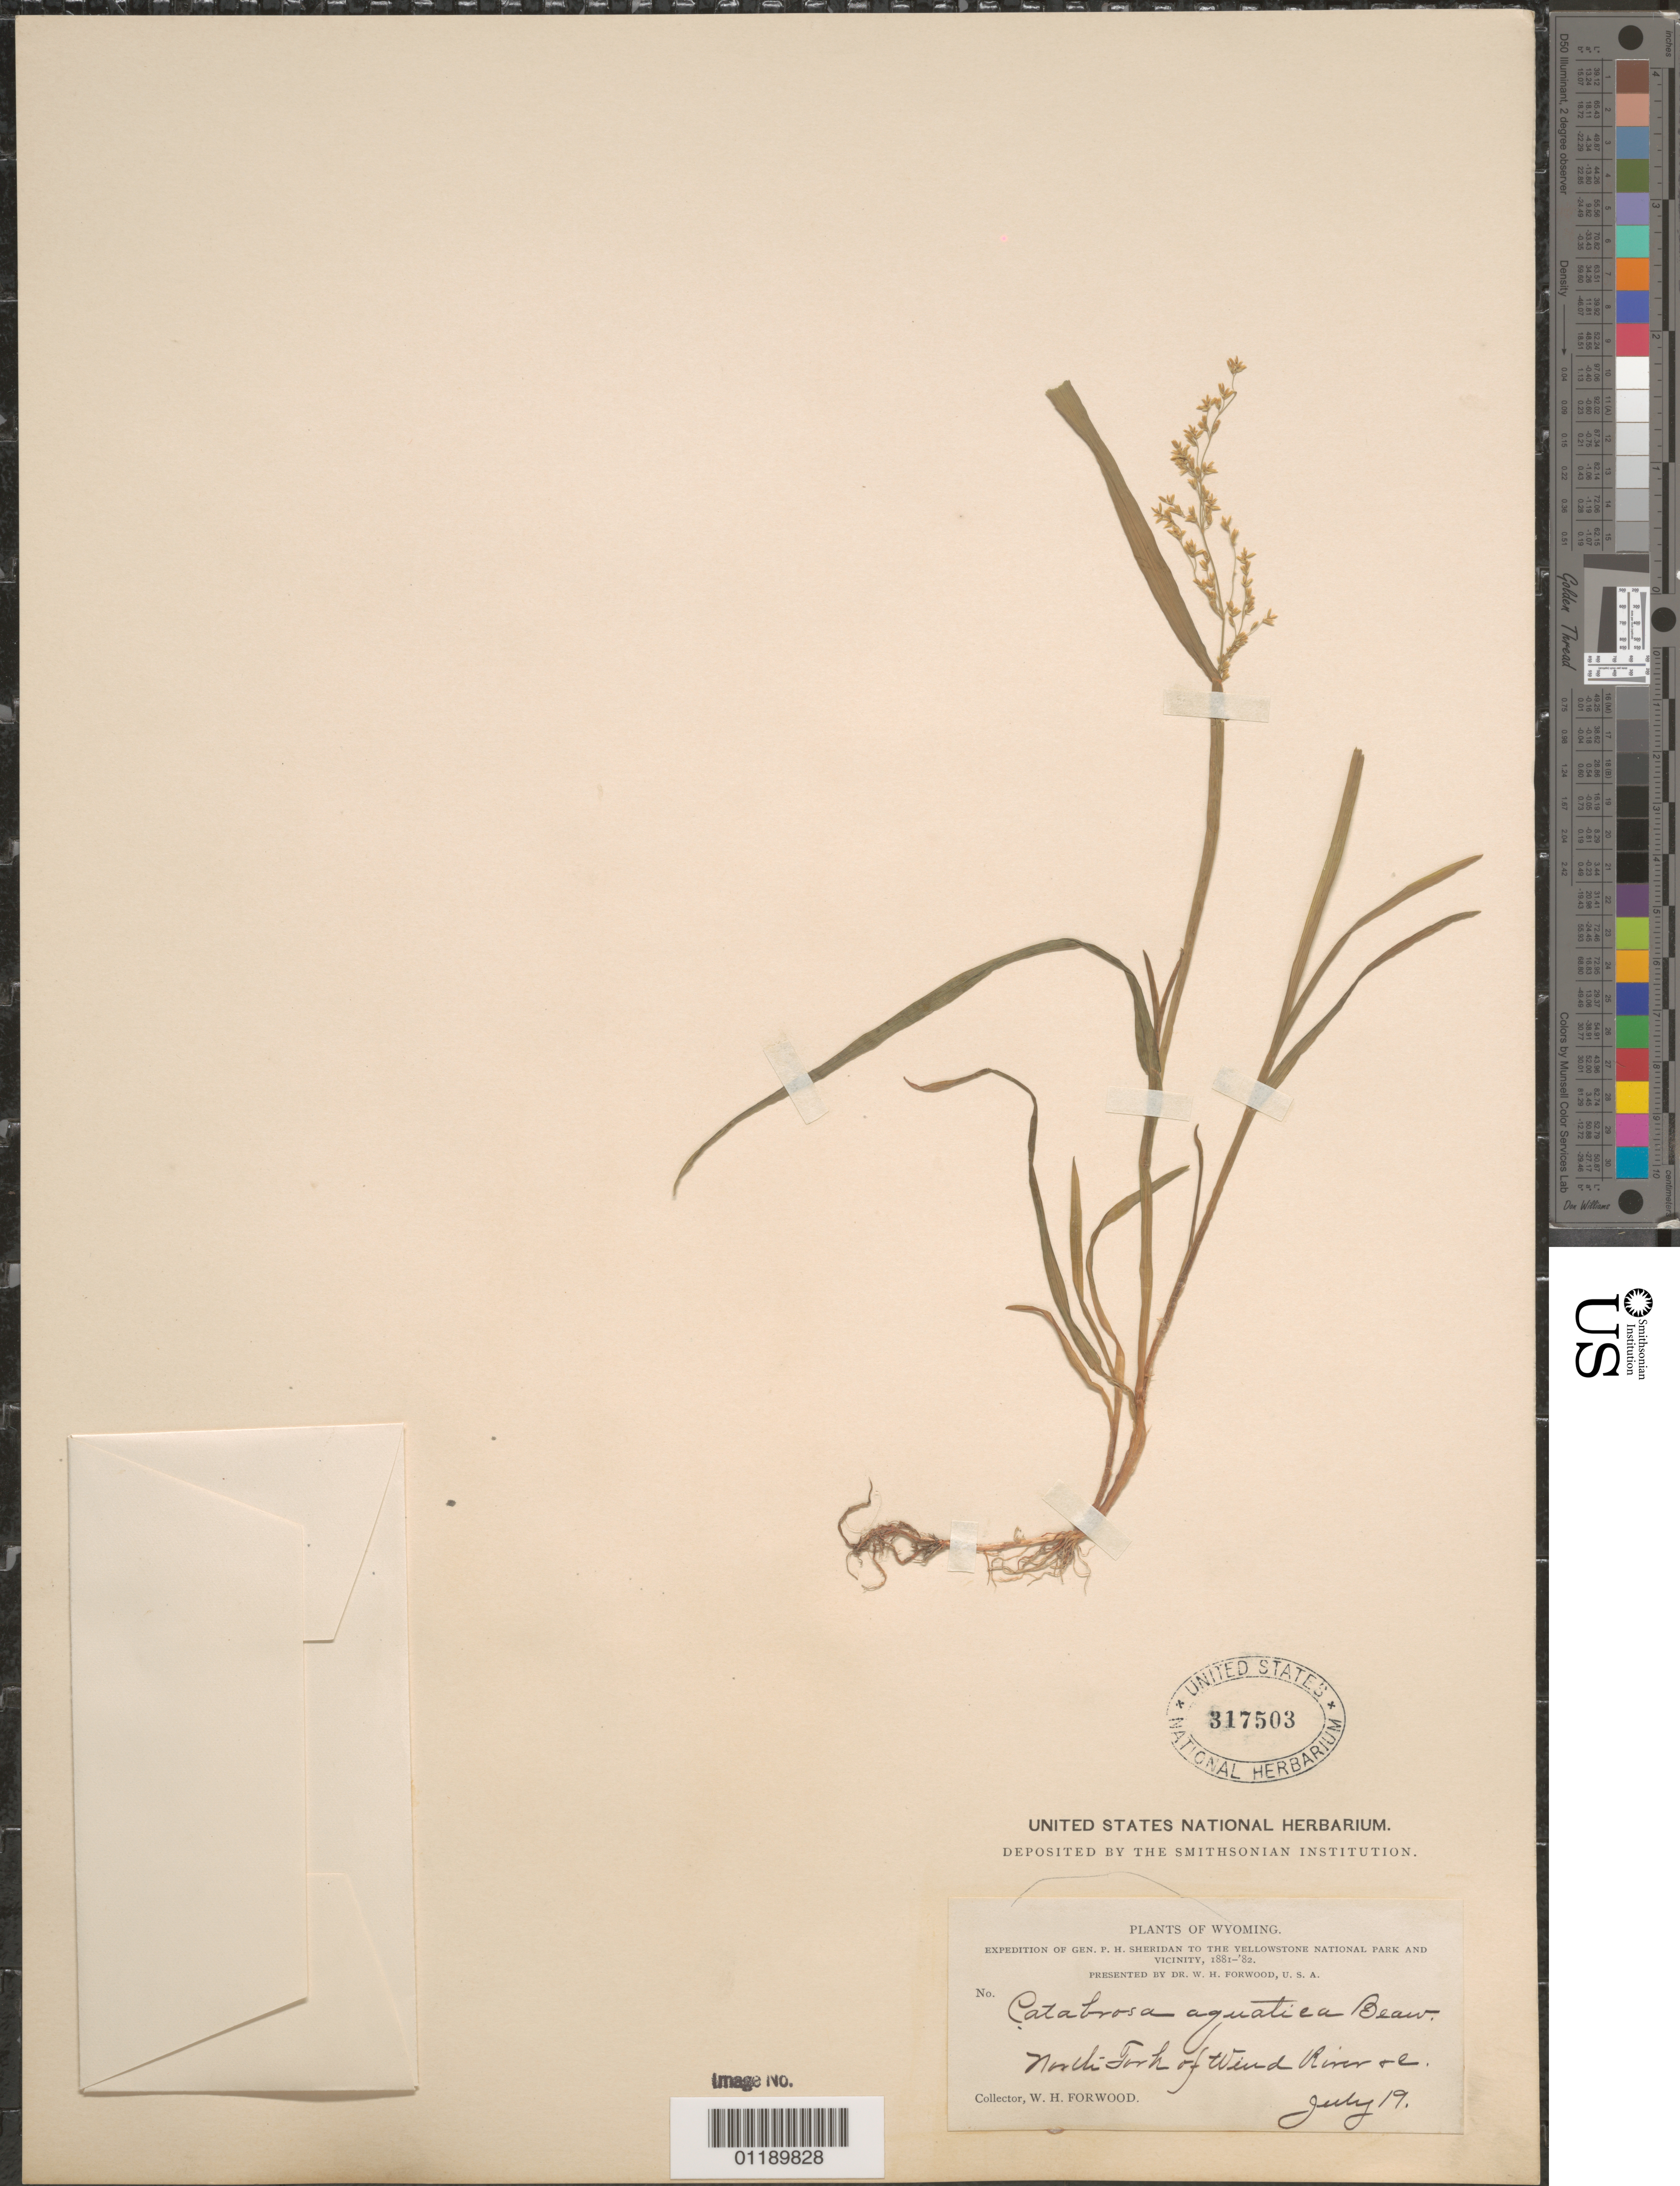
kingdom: Plantae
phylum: Tracheophyta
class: Liliopsida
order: Poales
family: Poaceae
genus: Catabrosa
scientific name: Catabrosa aquatica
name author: (L.) P. Beauv.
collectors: W. Forwood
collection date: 1881-07-19/1882-07-19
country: United States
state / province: Wyoming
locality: North Fork of Wind River.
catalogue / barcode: US 317503